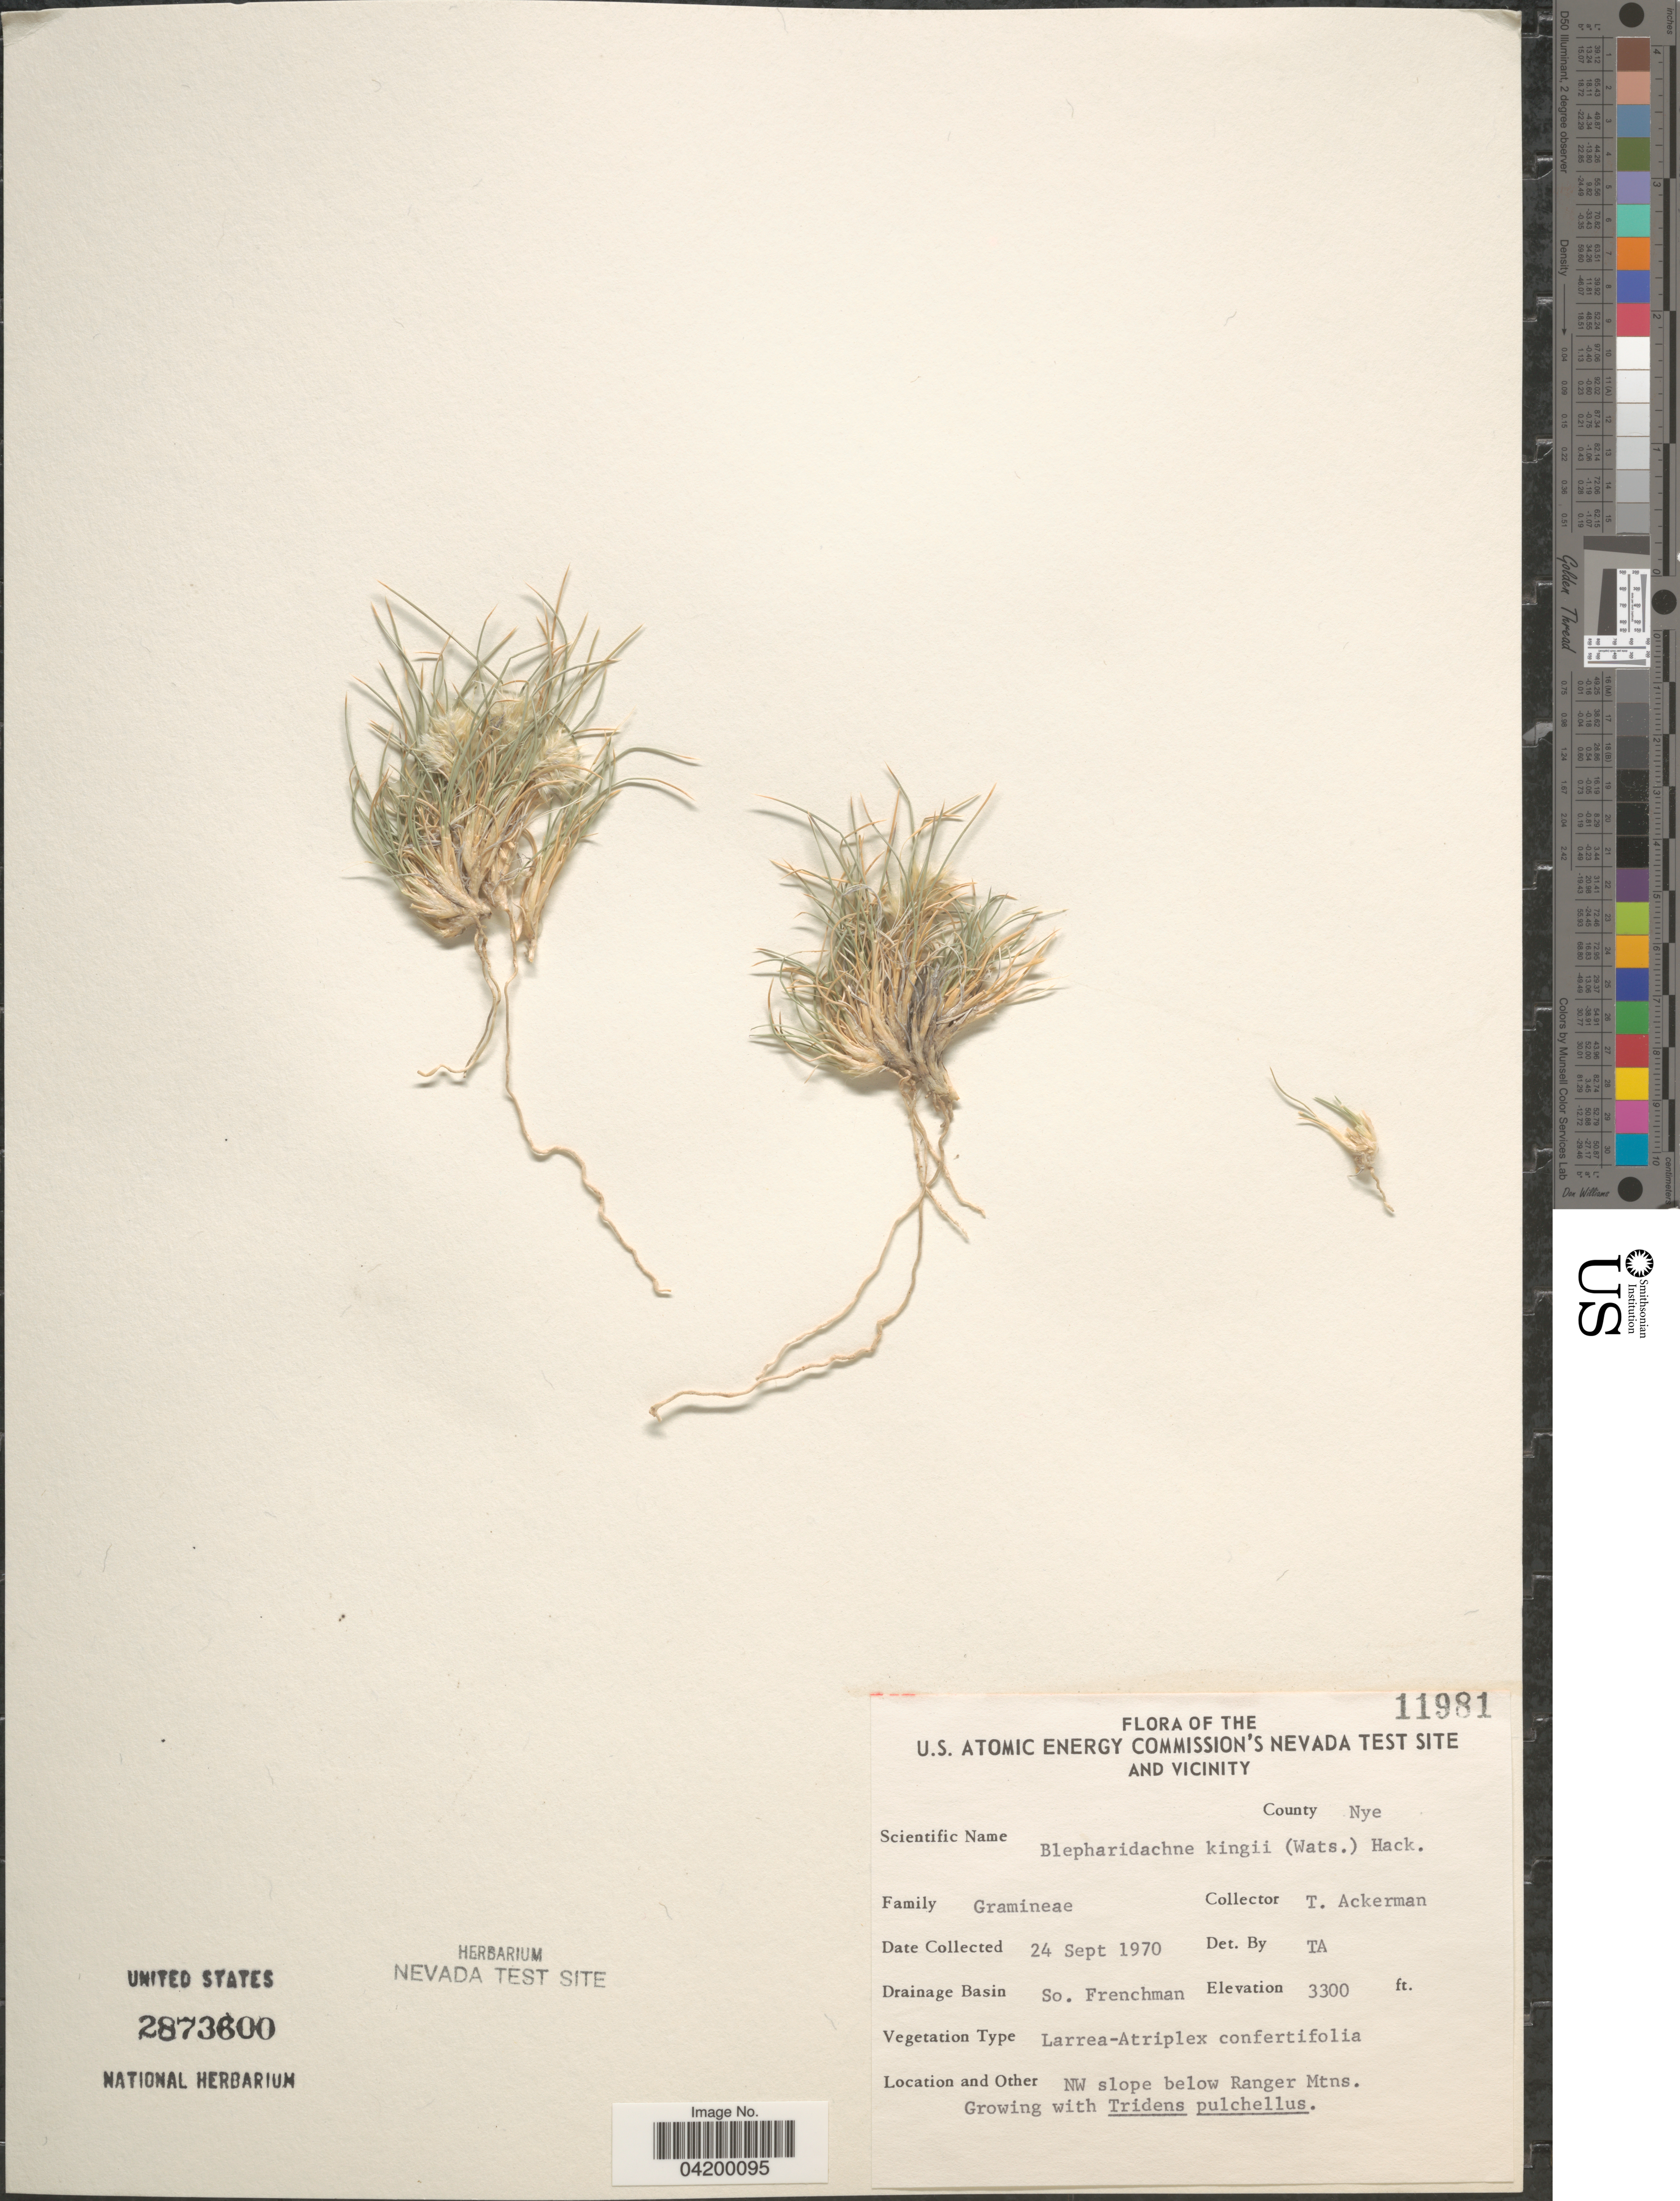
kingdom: Plantae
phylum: Tracheophyta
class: Liliopsida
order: Poales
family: Poaceae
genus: Blepharidachne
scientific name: Blepharidachne kingii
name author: (S. Watson) Hack.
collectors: T. Ackerman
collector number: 11981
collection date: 1970-09-24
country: United States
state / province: Nevada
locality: U.S. Atomic Energy Commission's Nevada Test Site and Vicinity. County Nye. Drainage Basin So. Frenchman. NW slope below Ranger Mtns.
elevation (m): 1006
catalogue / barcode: US 2873600